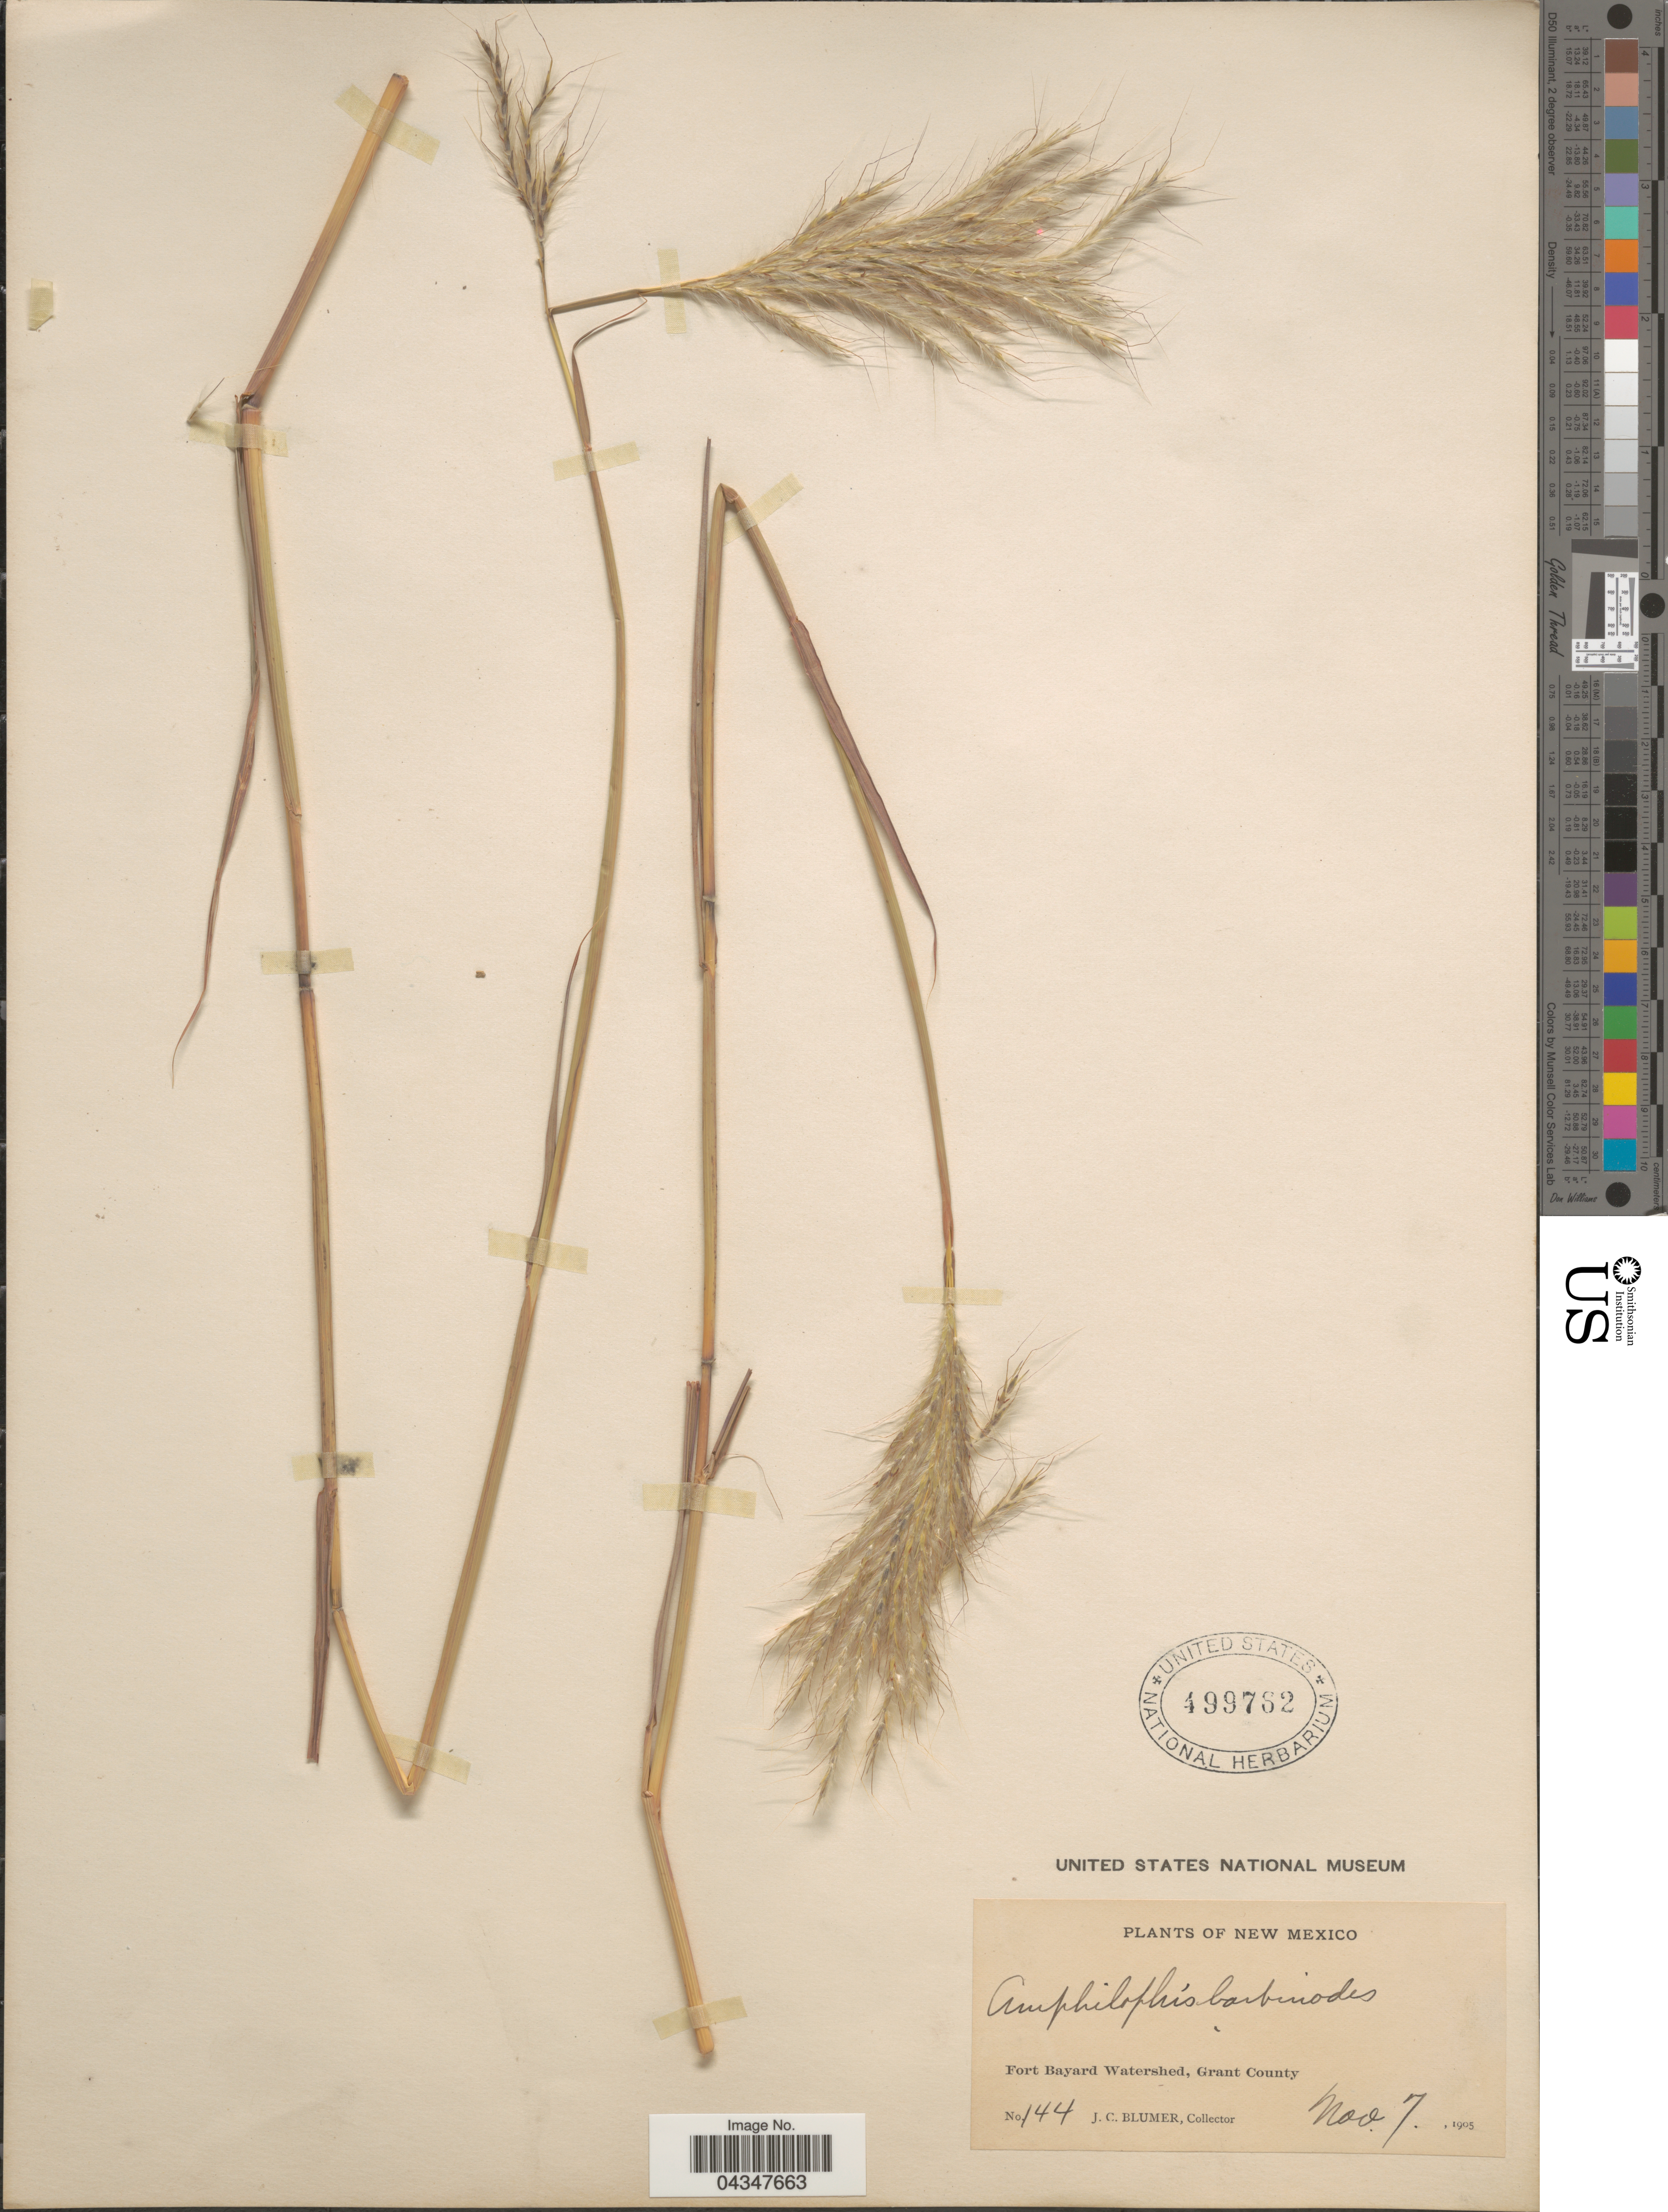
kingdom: Plantae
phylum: Tracheophyta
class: Liliopsida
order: Poales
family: Poaceae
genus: Bothriochloa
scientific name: Bothriochloa barbinodis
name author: (Lag.) Herter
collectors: J. C. Blumer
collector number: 144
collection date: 1905-11-07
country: United States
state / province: New Mexico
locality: Fort Bayard Watershed, Grant County.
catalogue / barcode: US 499762